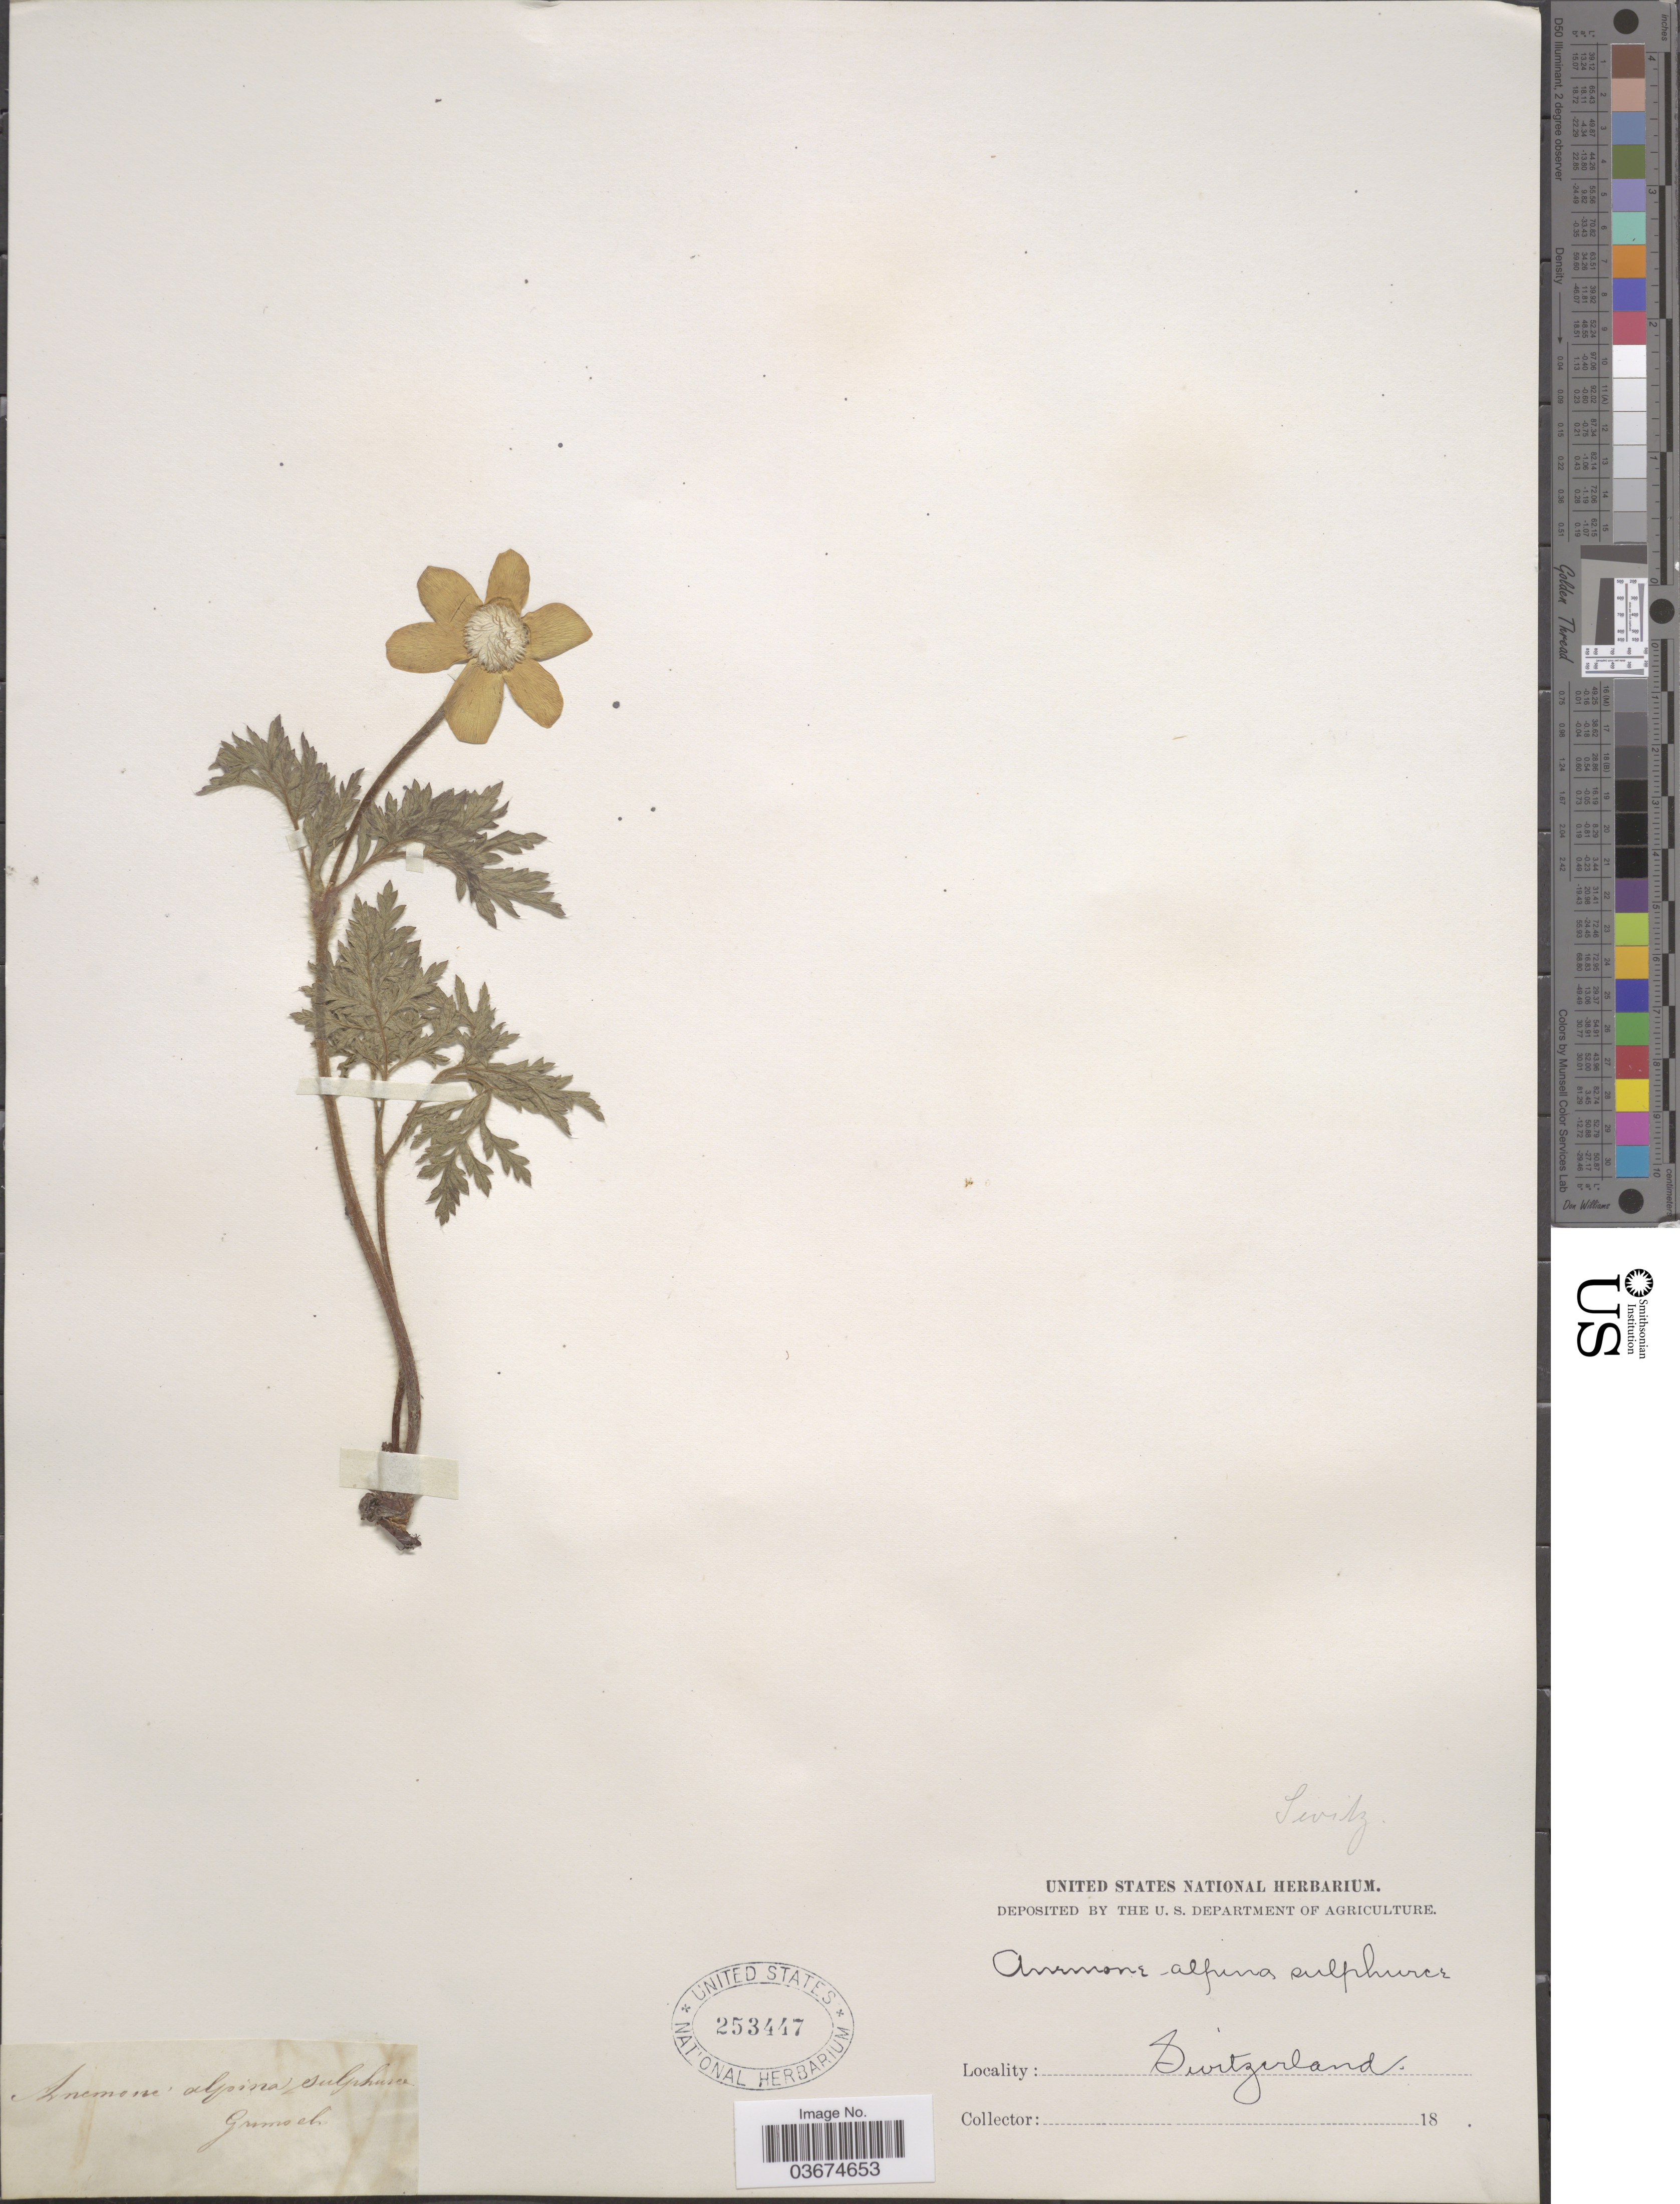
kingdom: Plantae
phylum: Tracheophyta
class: Magnoliopsida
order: Ranunculales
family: Ranunculaceae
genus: Pulsatilla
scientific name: Pulsatilla sulphurea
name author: Sweet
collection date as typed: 18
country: Switzerland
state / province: Valais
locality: Grimsel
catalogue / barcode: US 253447